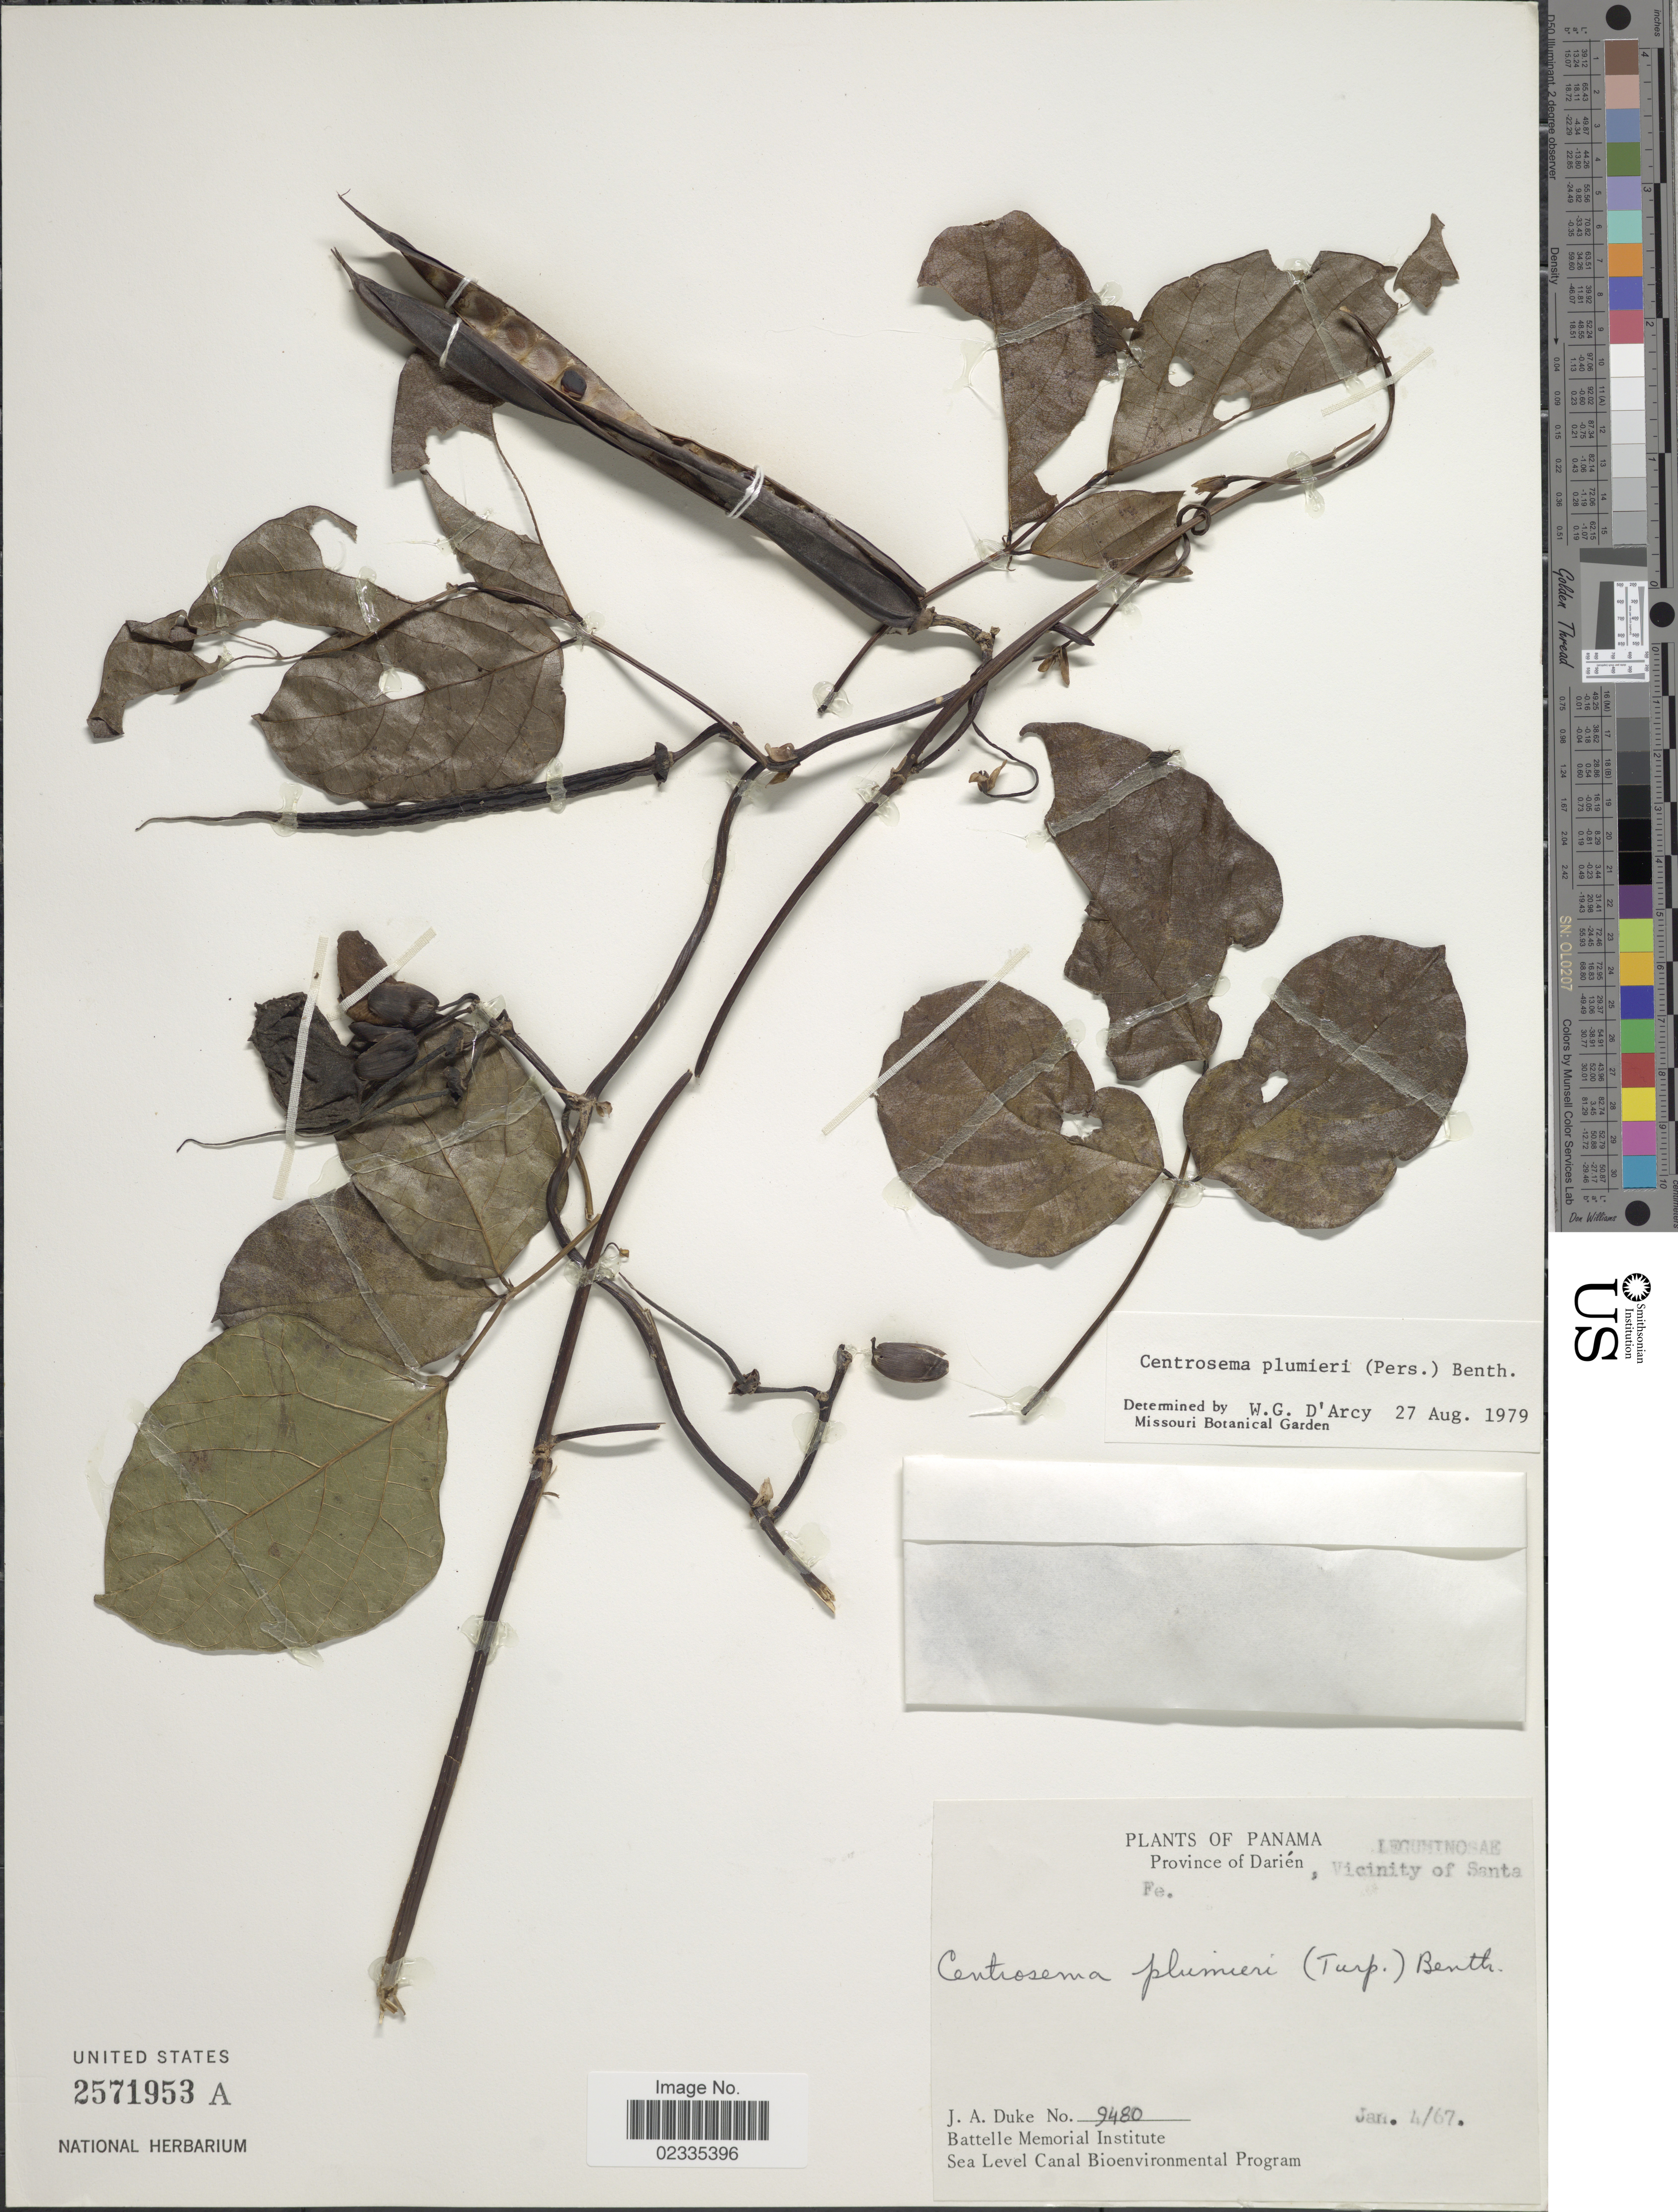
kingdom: Plantae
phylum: Tracheophyta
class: Magnoliopsida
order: Fabales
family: Fabaceae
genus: Centrosema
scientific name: Centrosema plumieri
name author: (Turpin ex Pers.) Benth.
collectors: J. A. Duke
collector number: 9480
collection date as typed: Transcribed d/m/y: 4/1/67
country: Panama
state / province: Darién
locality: Province of Darien, Vicinity of Santa Fe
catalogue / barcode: US 2571953A